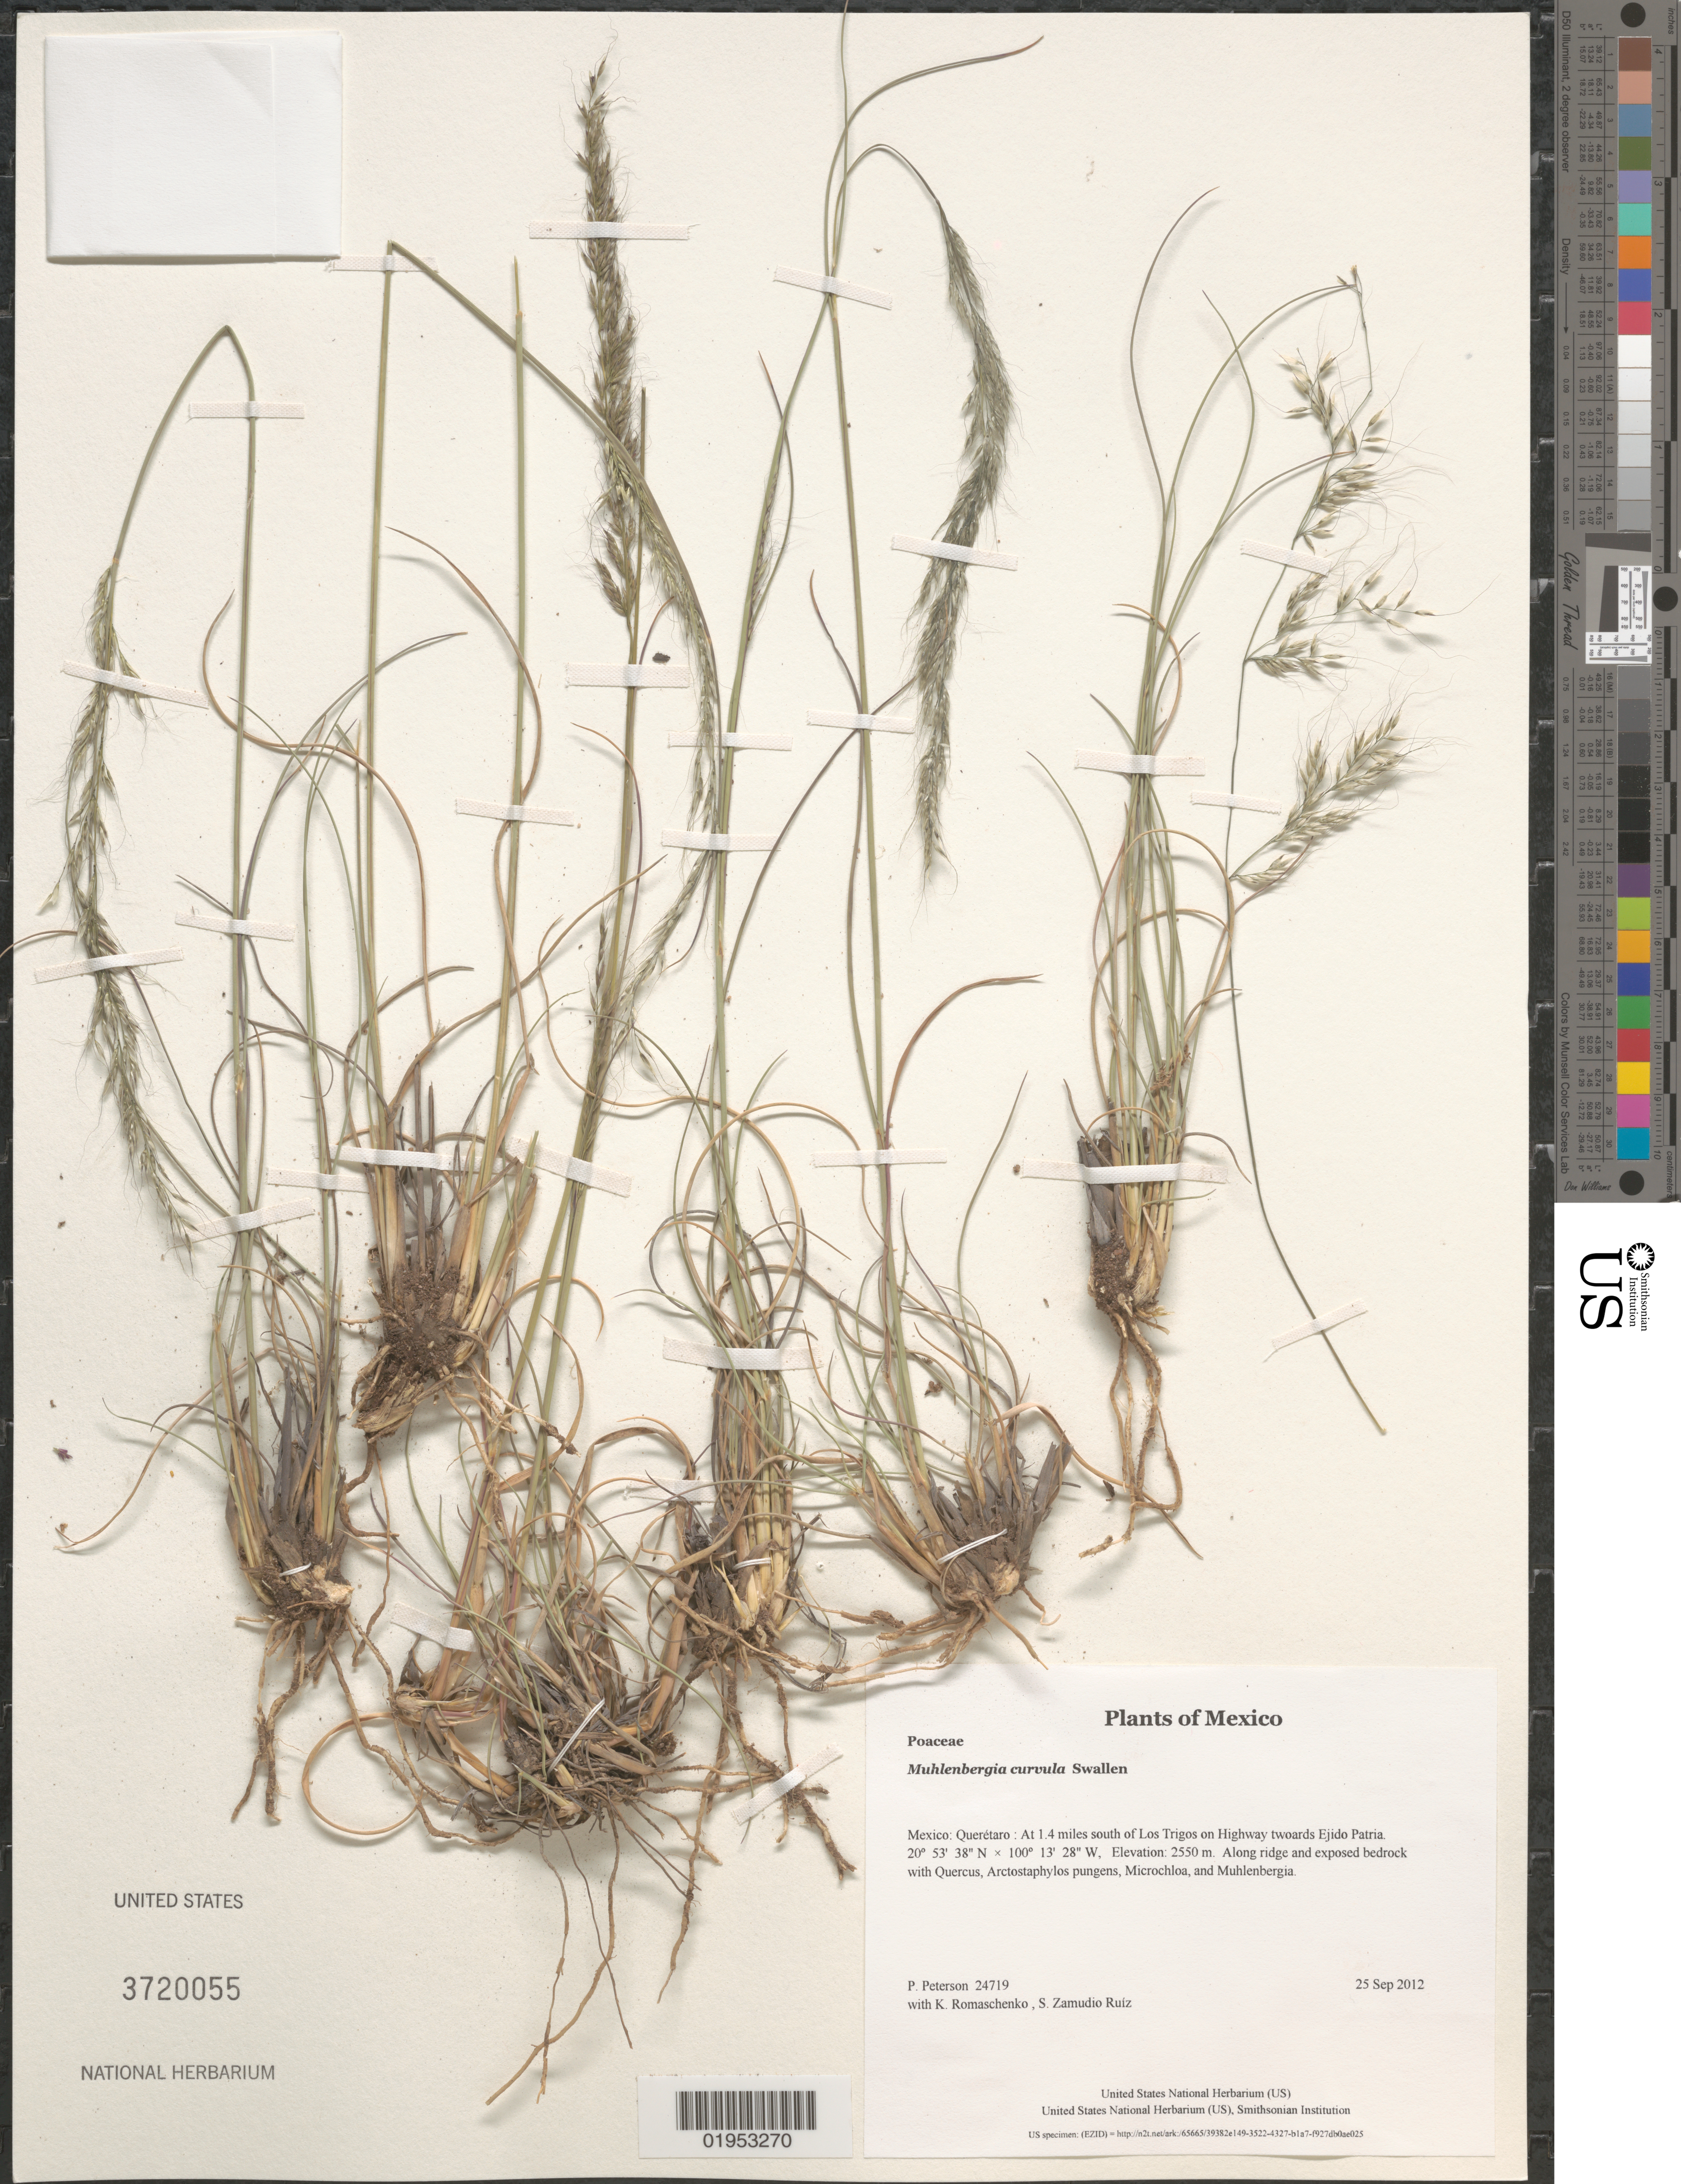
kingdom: Plantae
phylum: Tracheophyta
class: Liliopsida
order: Poales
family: Poaceae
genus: Muhlenbergia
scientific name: Muhlenbergia curvula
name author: Swallen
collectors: P. M. Peterson, K. Romaschenko & S. Zamudio Ruíz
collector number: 24719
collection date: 2012-09-25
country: Mexico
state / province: Querétaro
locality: At 1.4 miles south of Los Trigos on Highway towards Ejido Patria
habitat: Along ridge and exposed bedrock with Quercus, Arctostaphylos pungens, Microchloa, and Muhlenbergia.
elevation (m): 2550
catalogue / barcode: US 3720055